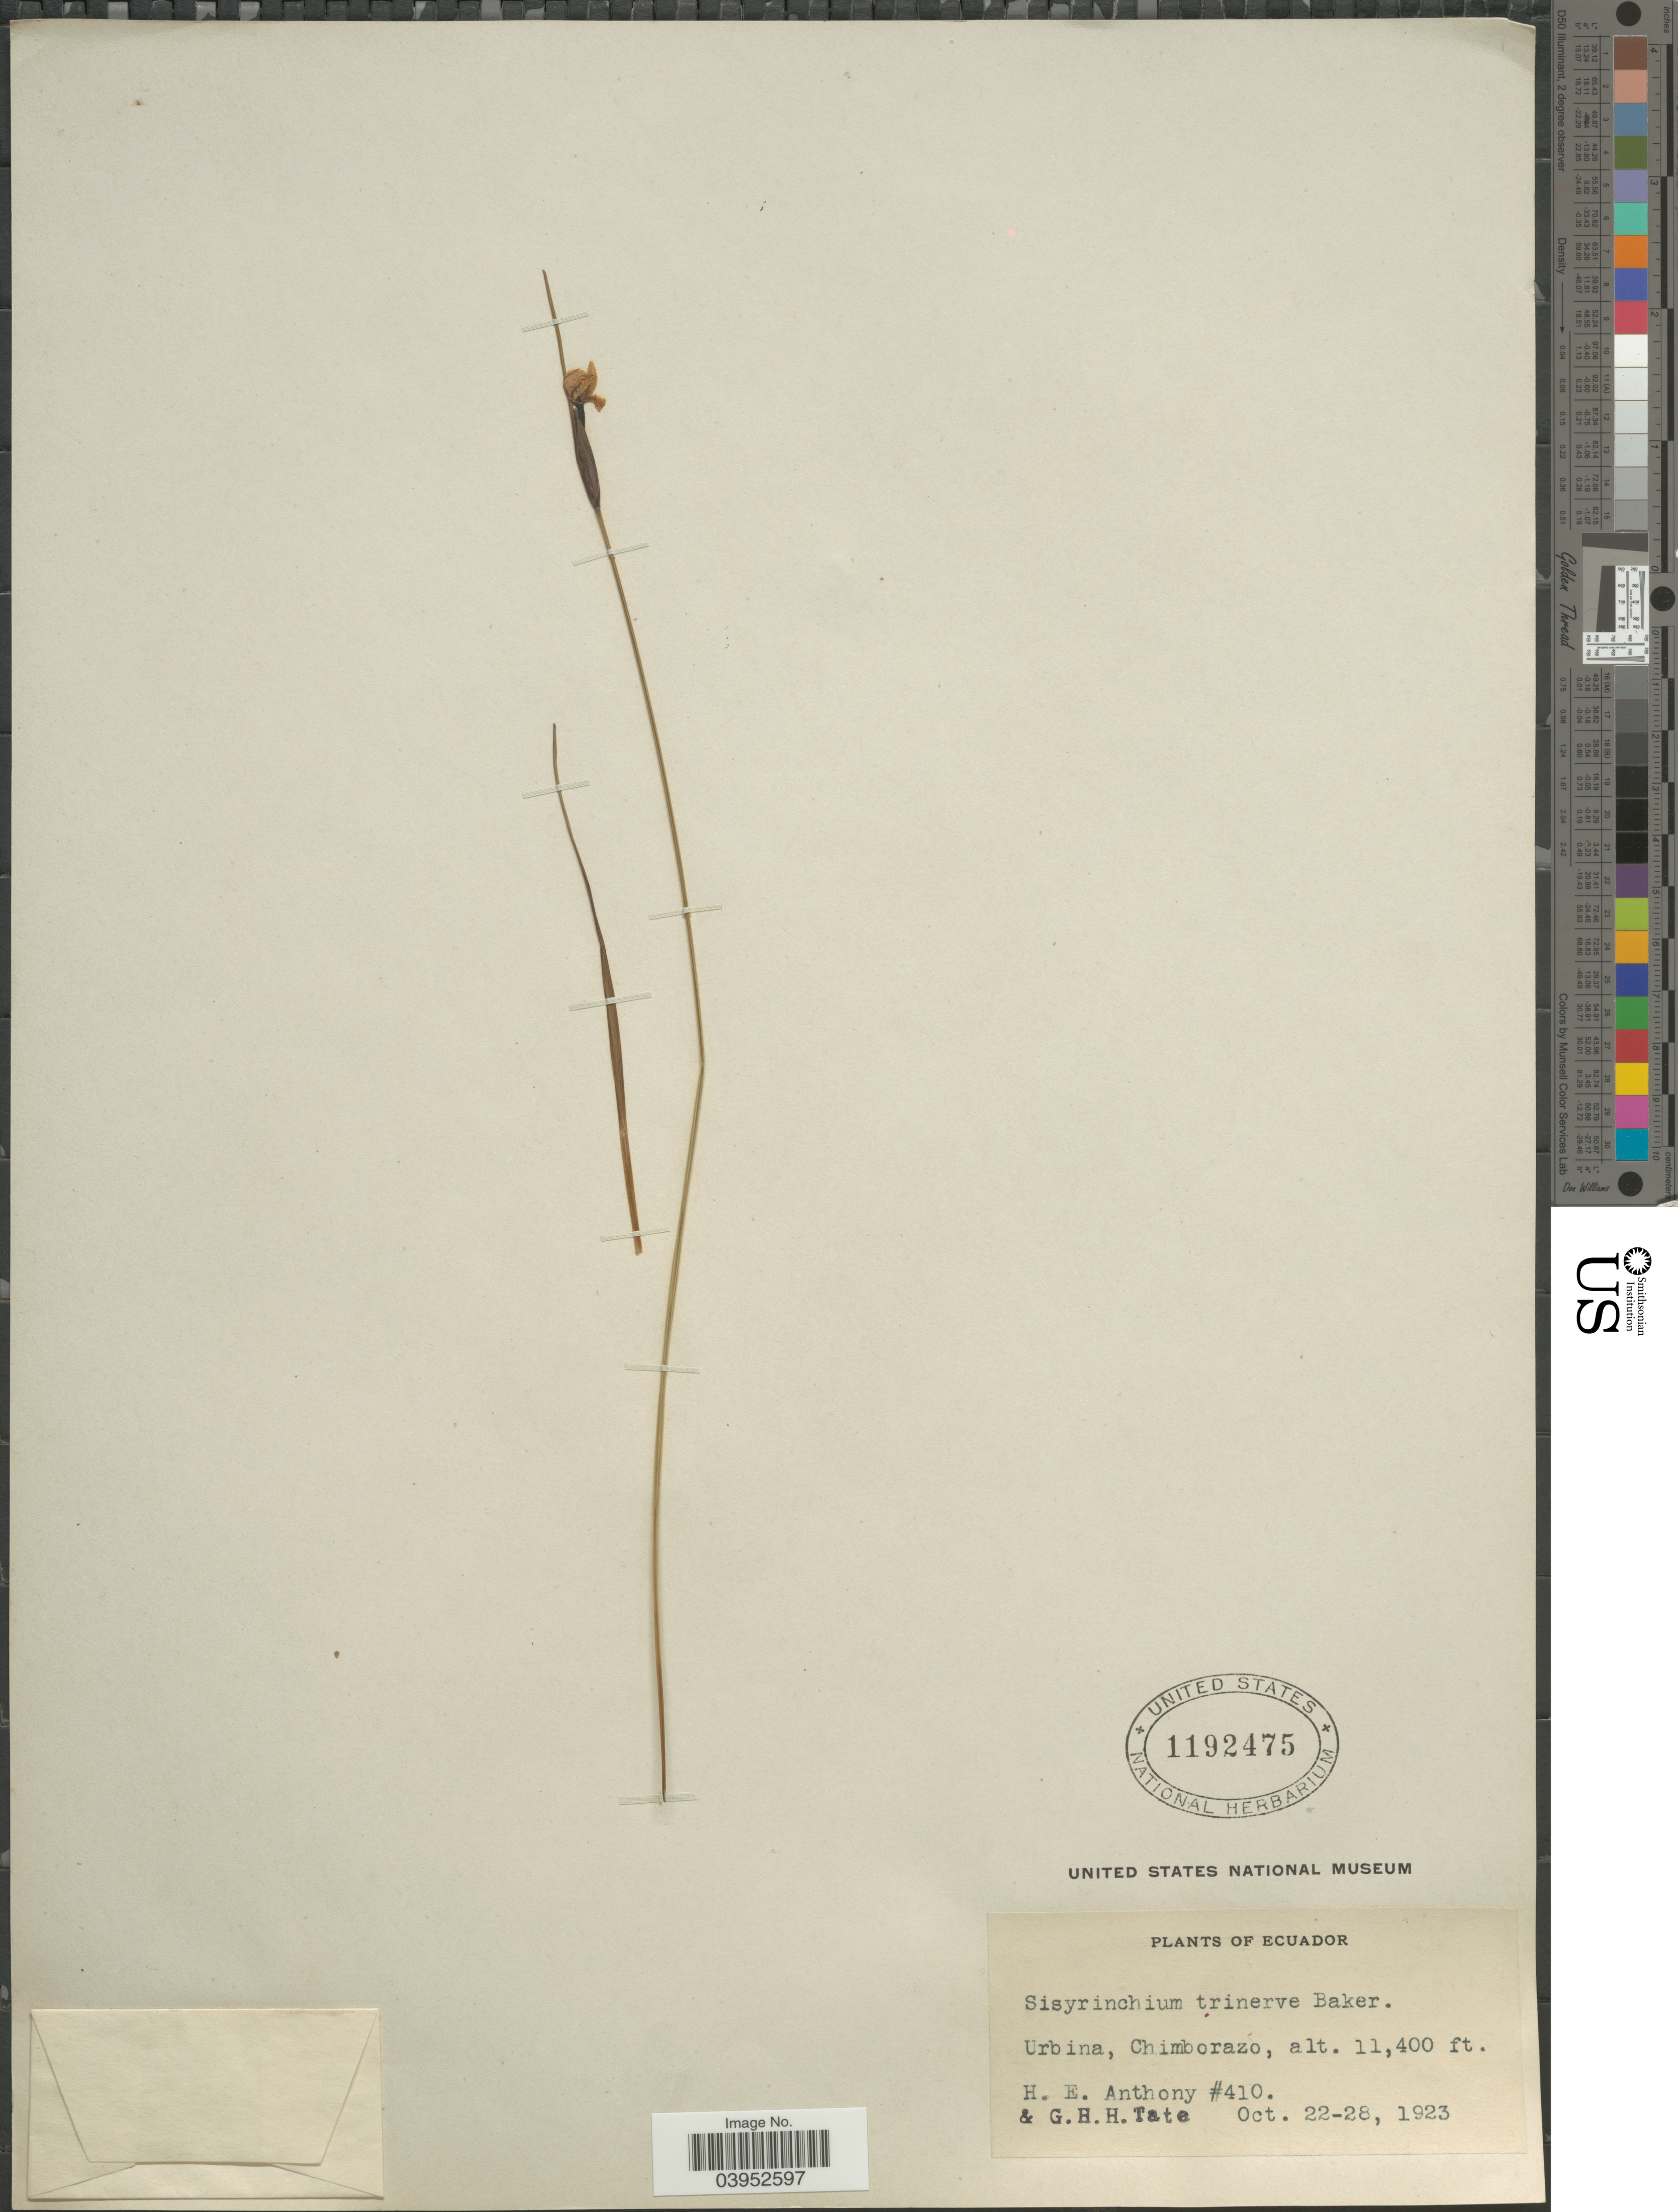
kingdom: Plantae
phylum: Tracheophyta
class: Liliopsida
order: Asparagales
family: Iridaceae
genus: Sisyrinchium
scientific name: Sisyrinchium trinerve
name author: Baker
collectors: H. E. Anthony & G. H. H.Tate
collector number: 410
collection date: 1923-10-22/1923-10-28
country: Ecuador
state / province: Chimborazo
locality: Urbina.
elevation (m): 3475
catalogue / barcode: US 1192475